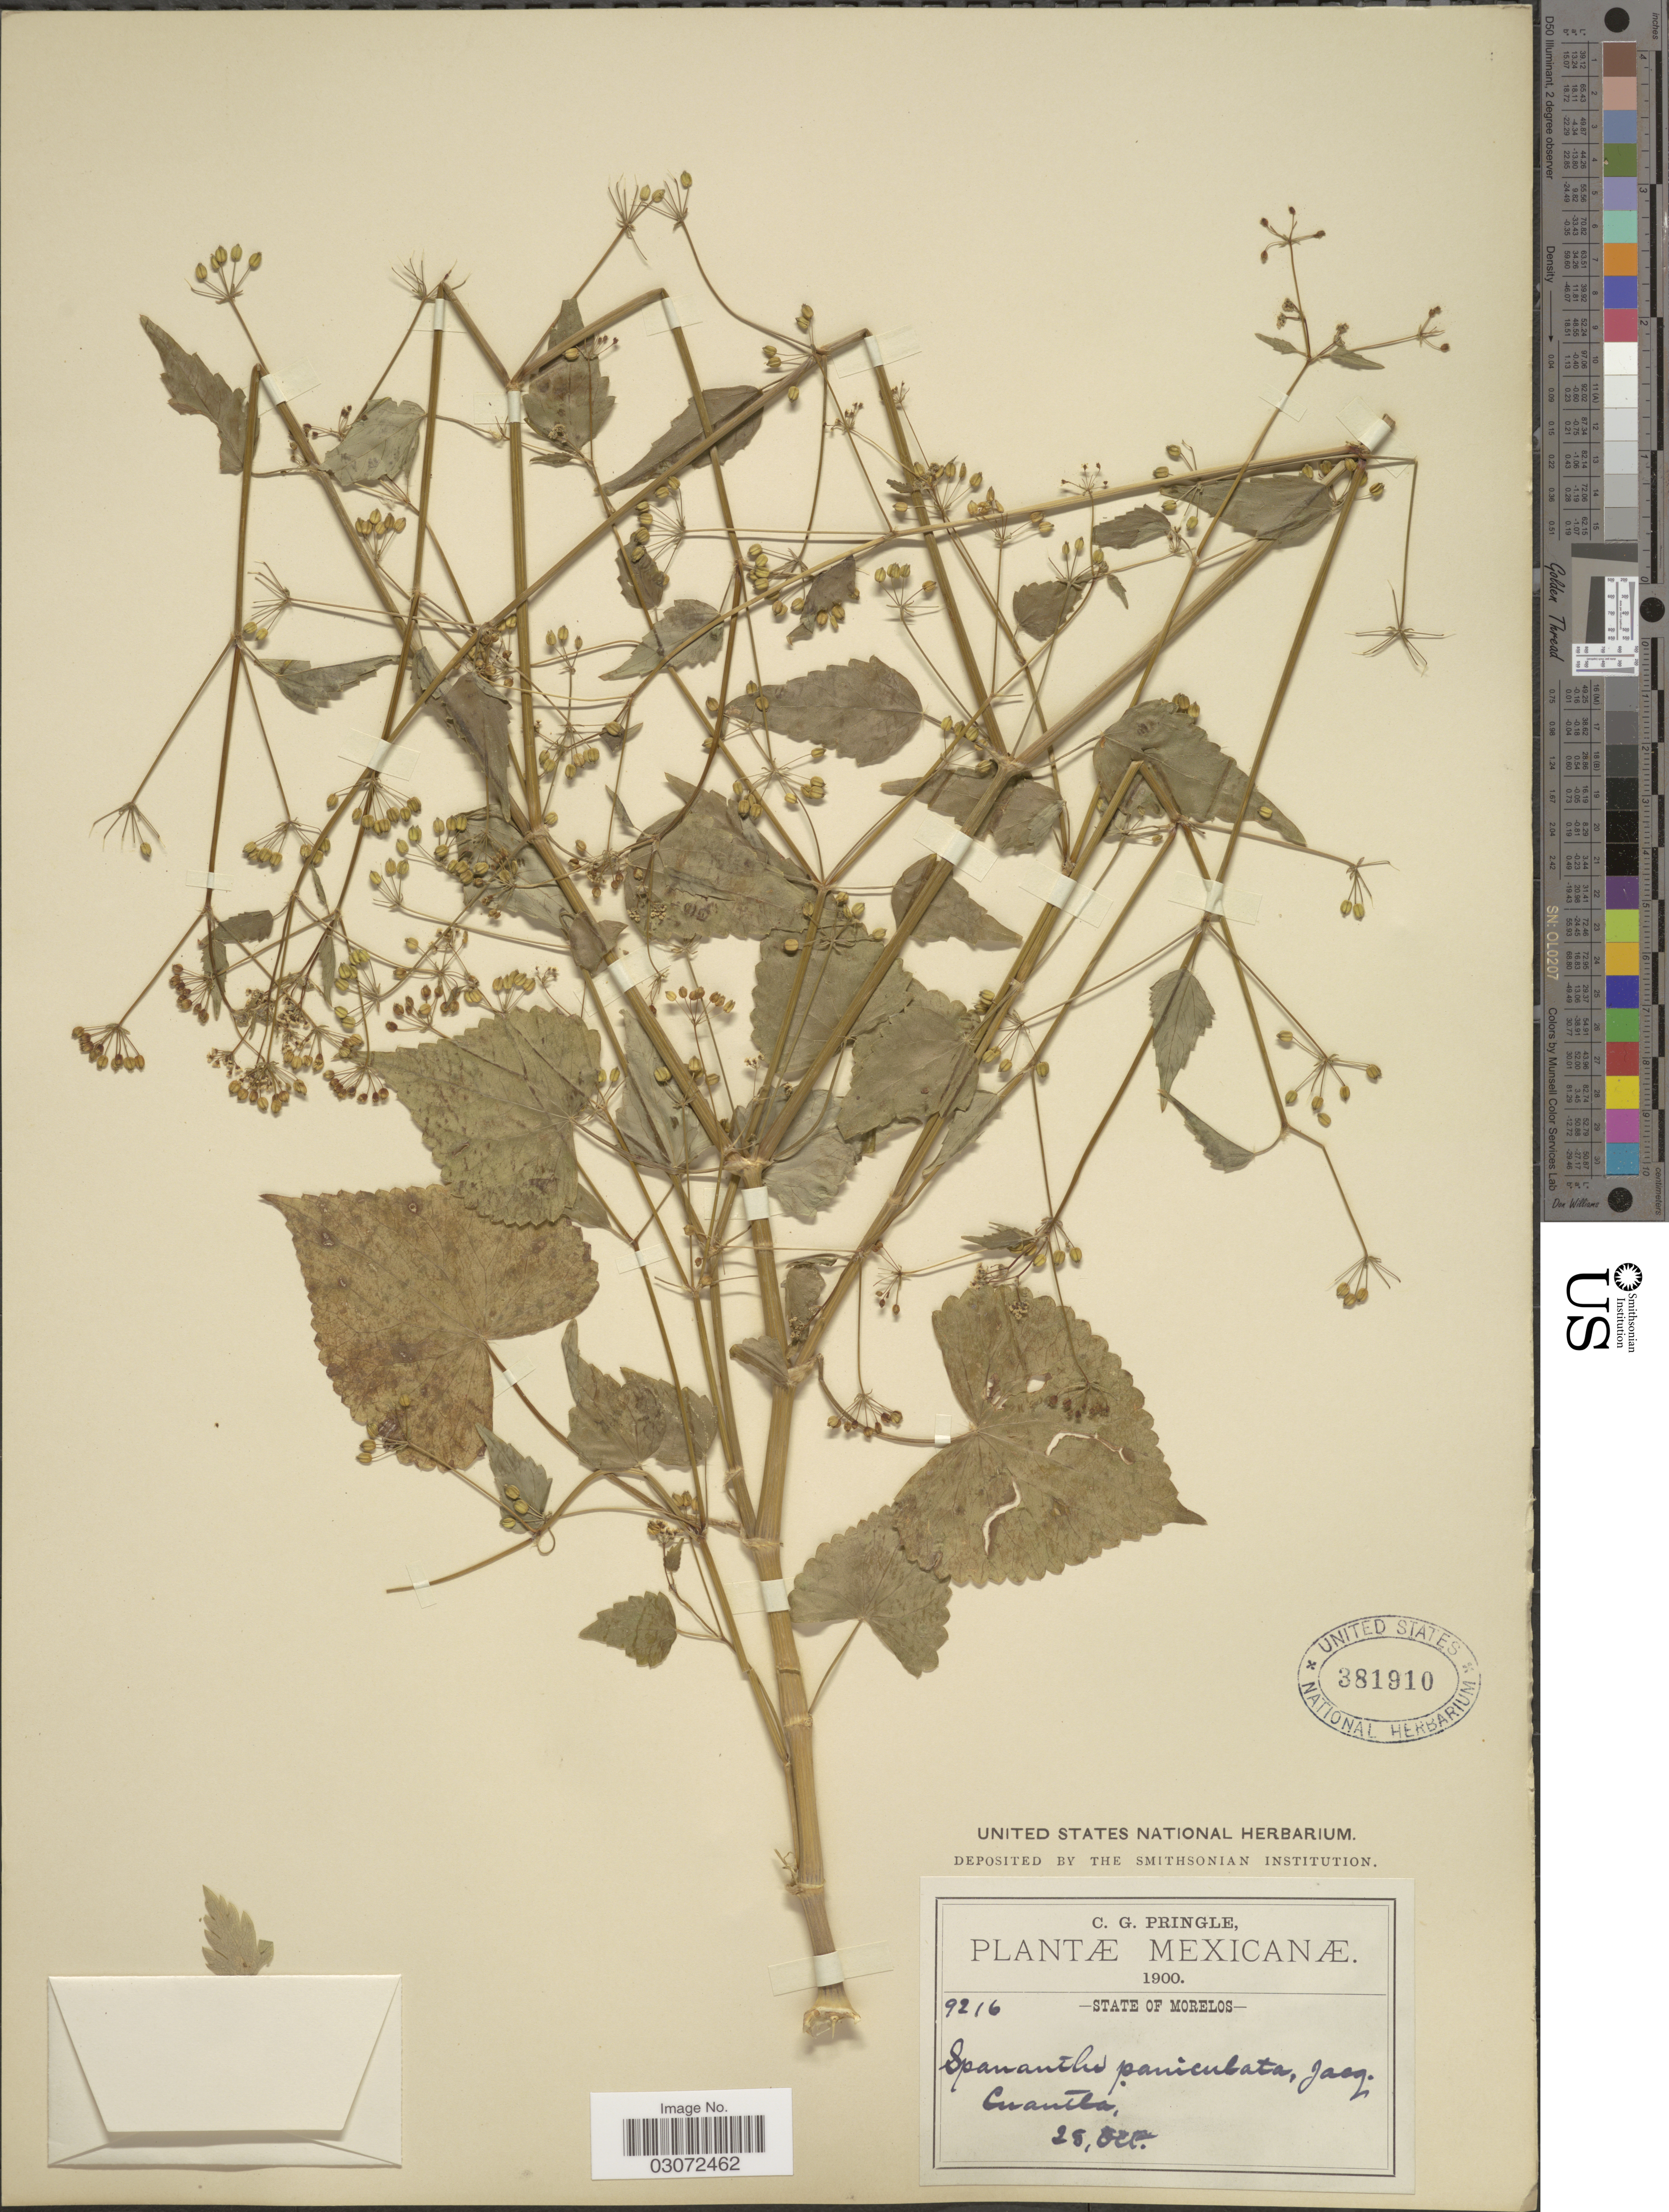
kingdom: Plantae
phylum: Tracheophyta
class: Magnoliopsida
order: Apiales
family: Apiaceae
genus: Spananthe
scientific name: Spananthe paniculata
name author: Jacq.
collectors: C. G. Pringle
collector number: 9216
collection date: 1900-10-25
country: Mexico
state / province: Morelos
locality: Cuantla.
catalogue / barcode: US 381910